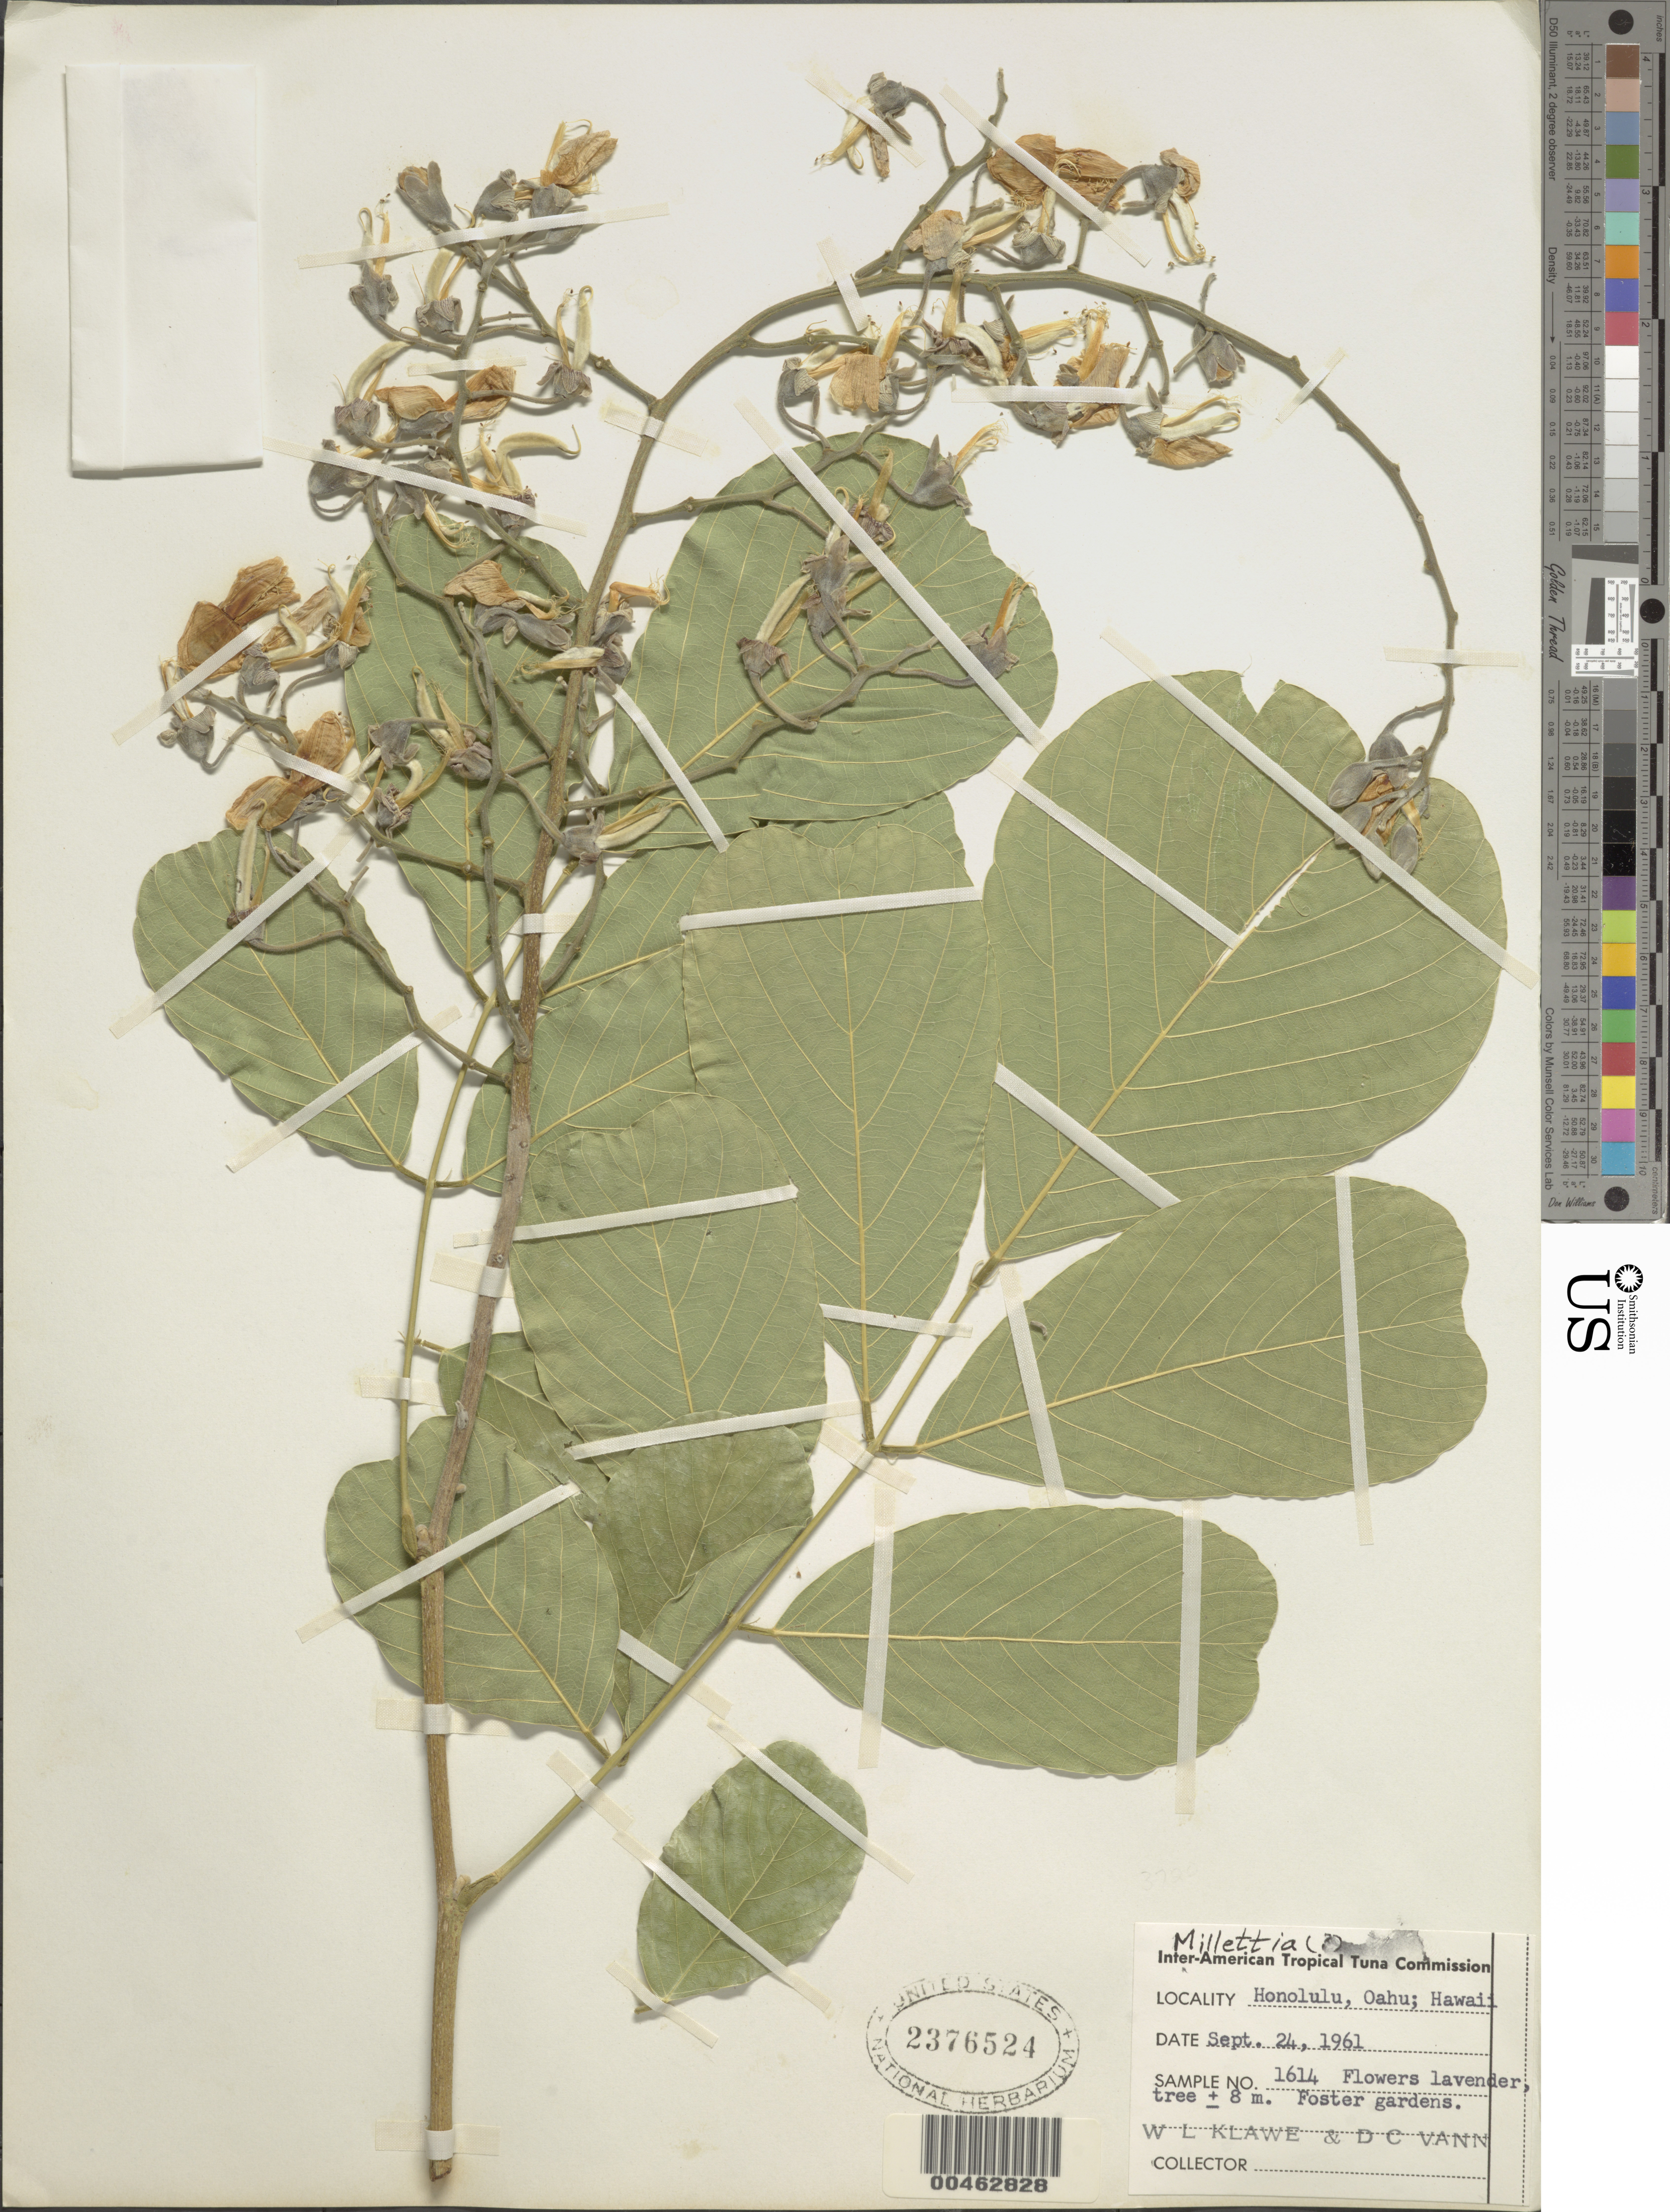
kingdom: Plantae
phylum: Tracheophyta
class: Magnoliopsida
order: Fabales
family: Fabaceae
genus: Millettia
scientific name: Millettia sp.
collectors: W. Klawe & D. Vann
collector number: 1614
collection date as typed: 24 Sep 1961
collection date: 1961-09-24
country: United States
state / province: Hawaii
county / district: Honolulu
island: Oahu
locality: Honolulu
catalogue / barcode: US 2376524